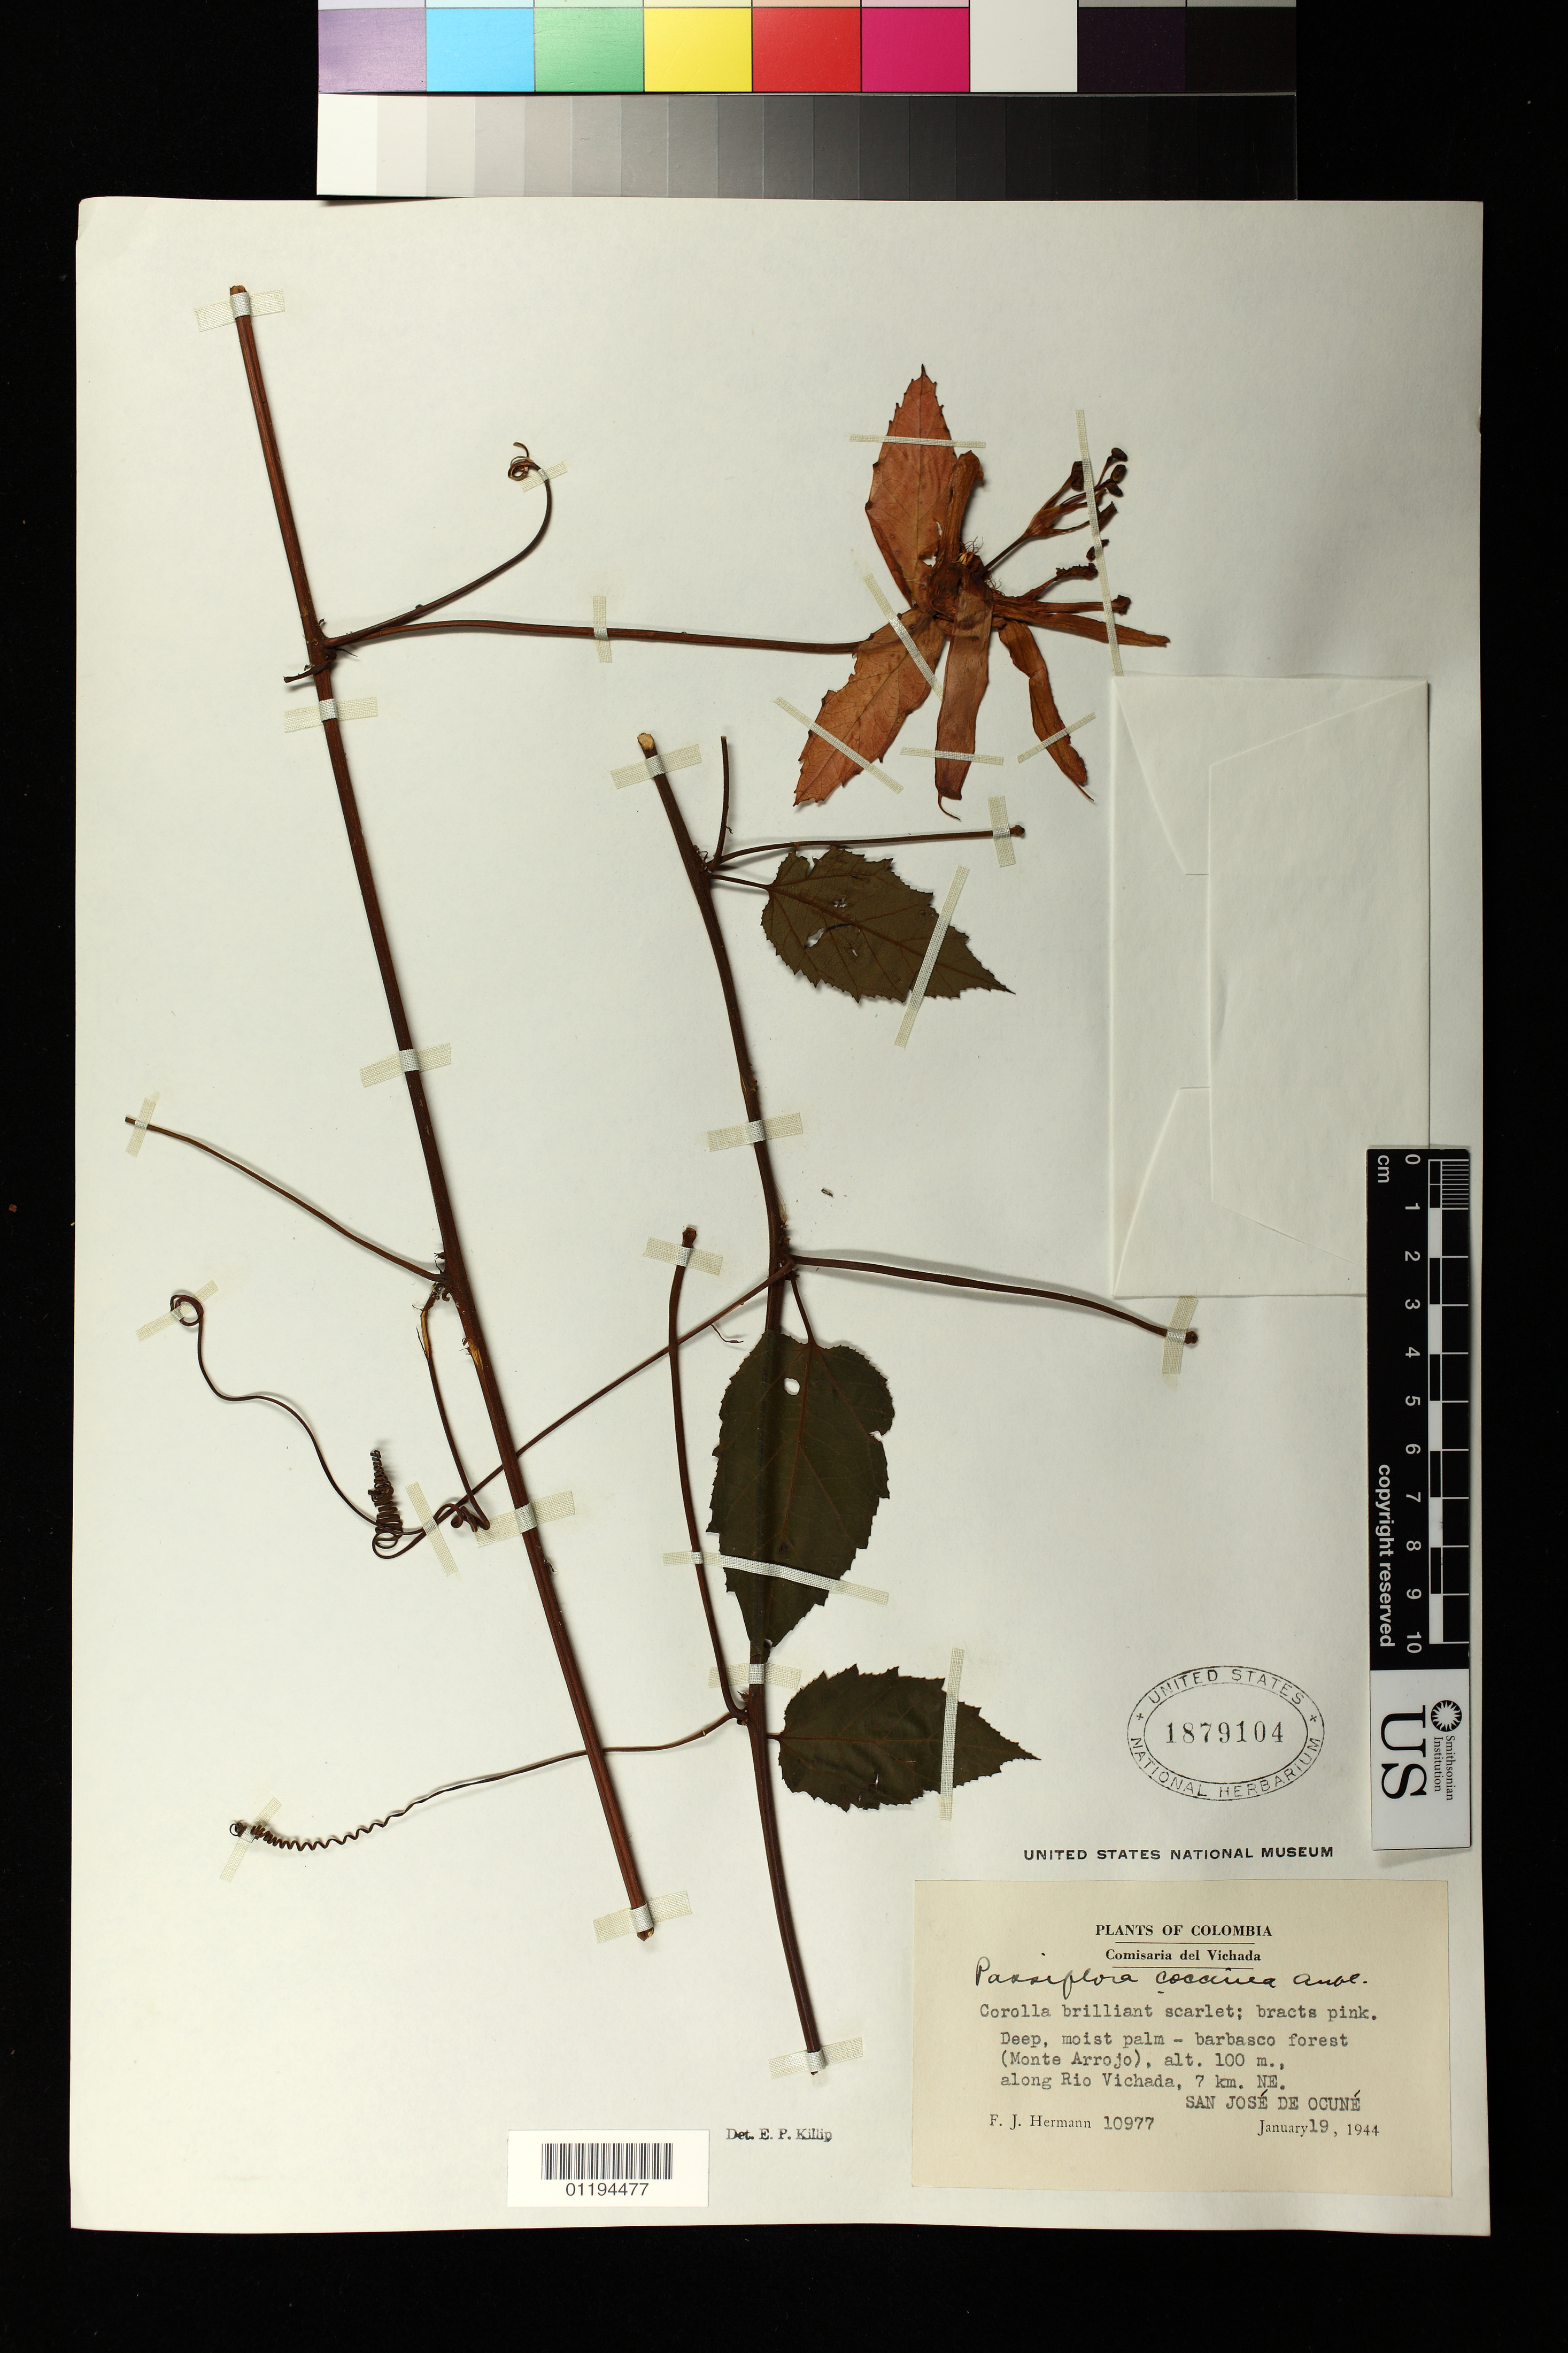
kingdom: Plantae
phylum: Tracheophyta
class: Magnoliopsida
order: Malpighiales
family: Passifloraceae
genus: Passiflora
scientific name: Passiflora coccinea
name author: Aubl.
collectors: F. J. Hermann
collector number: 10977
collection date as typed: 19 Jan 1944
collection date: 1944-01-19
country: Colombia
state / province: Vichada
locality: Monte Arrojo along Rio Vichada, 7 km. NE San Jose de Ocune.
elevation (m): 100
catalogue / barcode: US 1879104